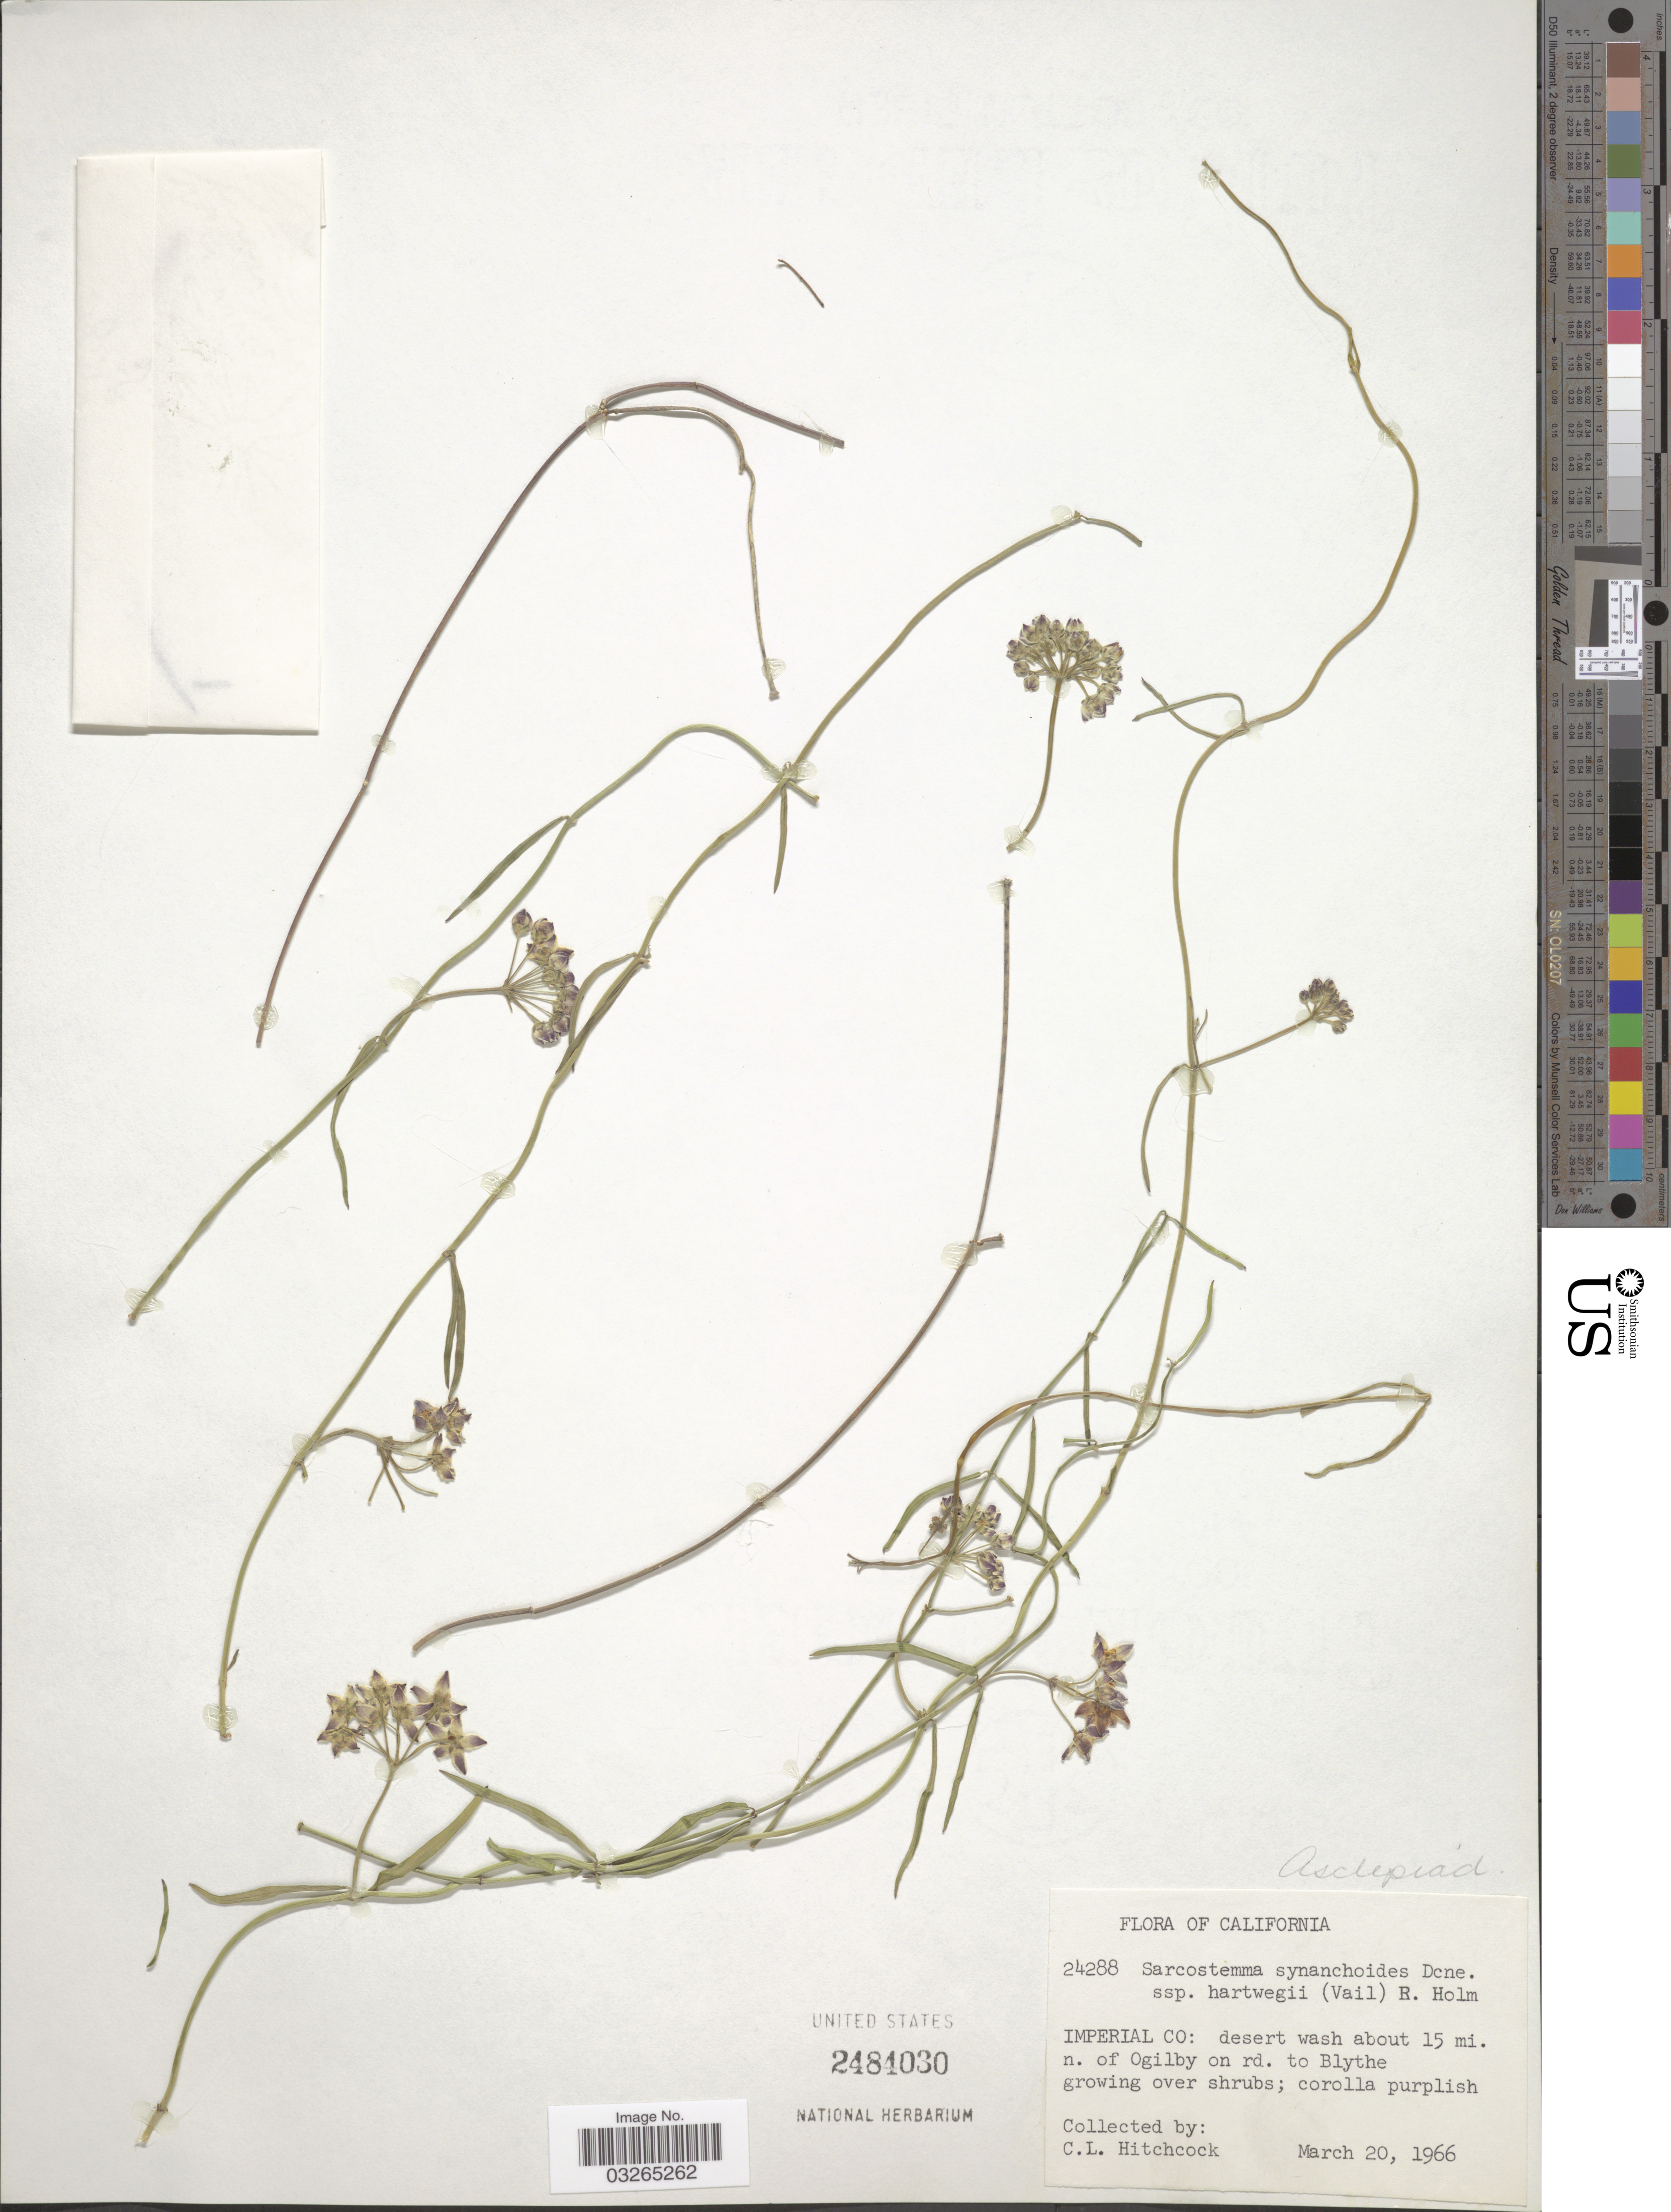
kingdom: Plantae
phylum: Tracheophyta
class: Magnoliopsida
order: Gentianales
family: Apocynaceae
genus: Sarcostemma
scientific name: Sarcostemma cynanchoides var. hartwegii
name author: (R.W. Holm) Shinners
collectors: C. L. Hitchcock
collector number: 24288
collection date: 1966-03-20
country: United States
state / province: California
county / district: Imperial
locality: Imperial Co: desert wash about 15 mi. n. of Ogilby on rd. to Blythe growing over shrubs.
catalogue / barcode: US 2484030